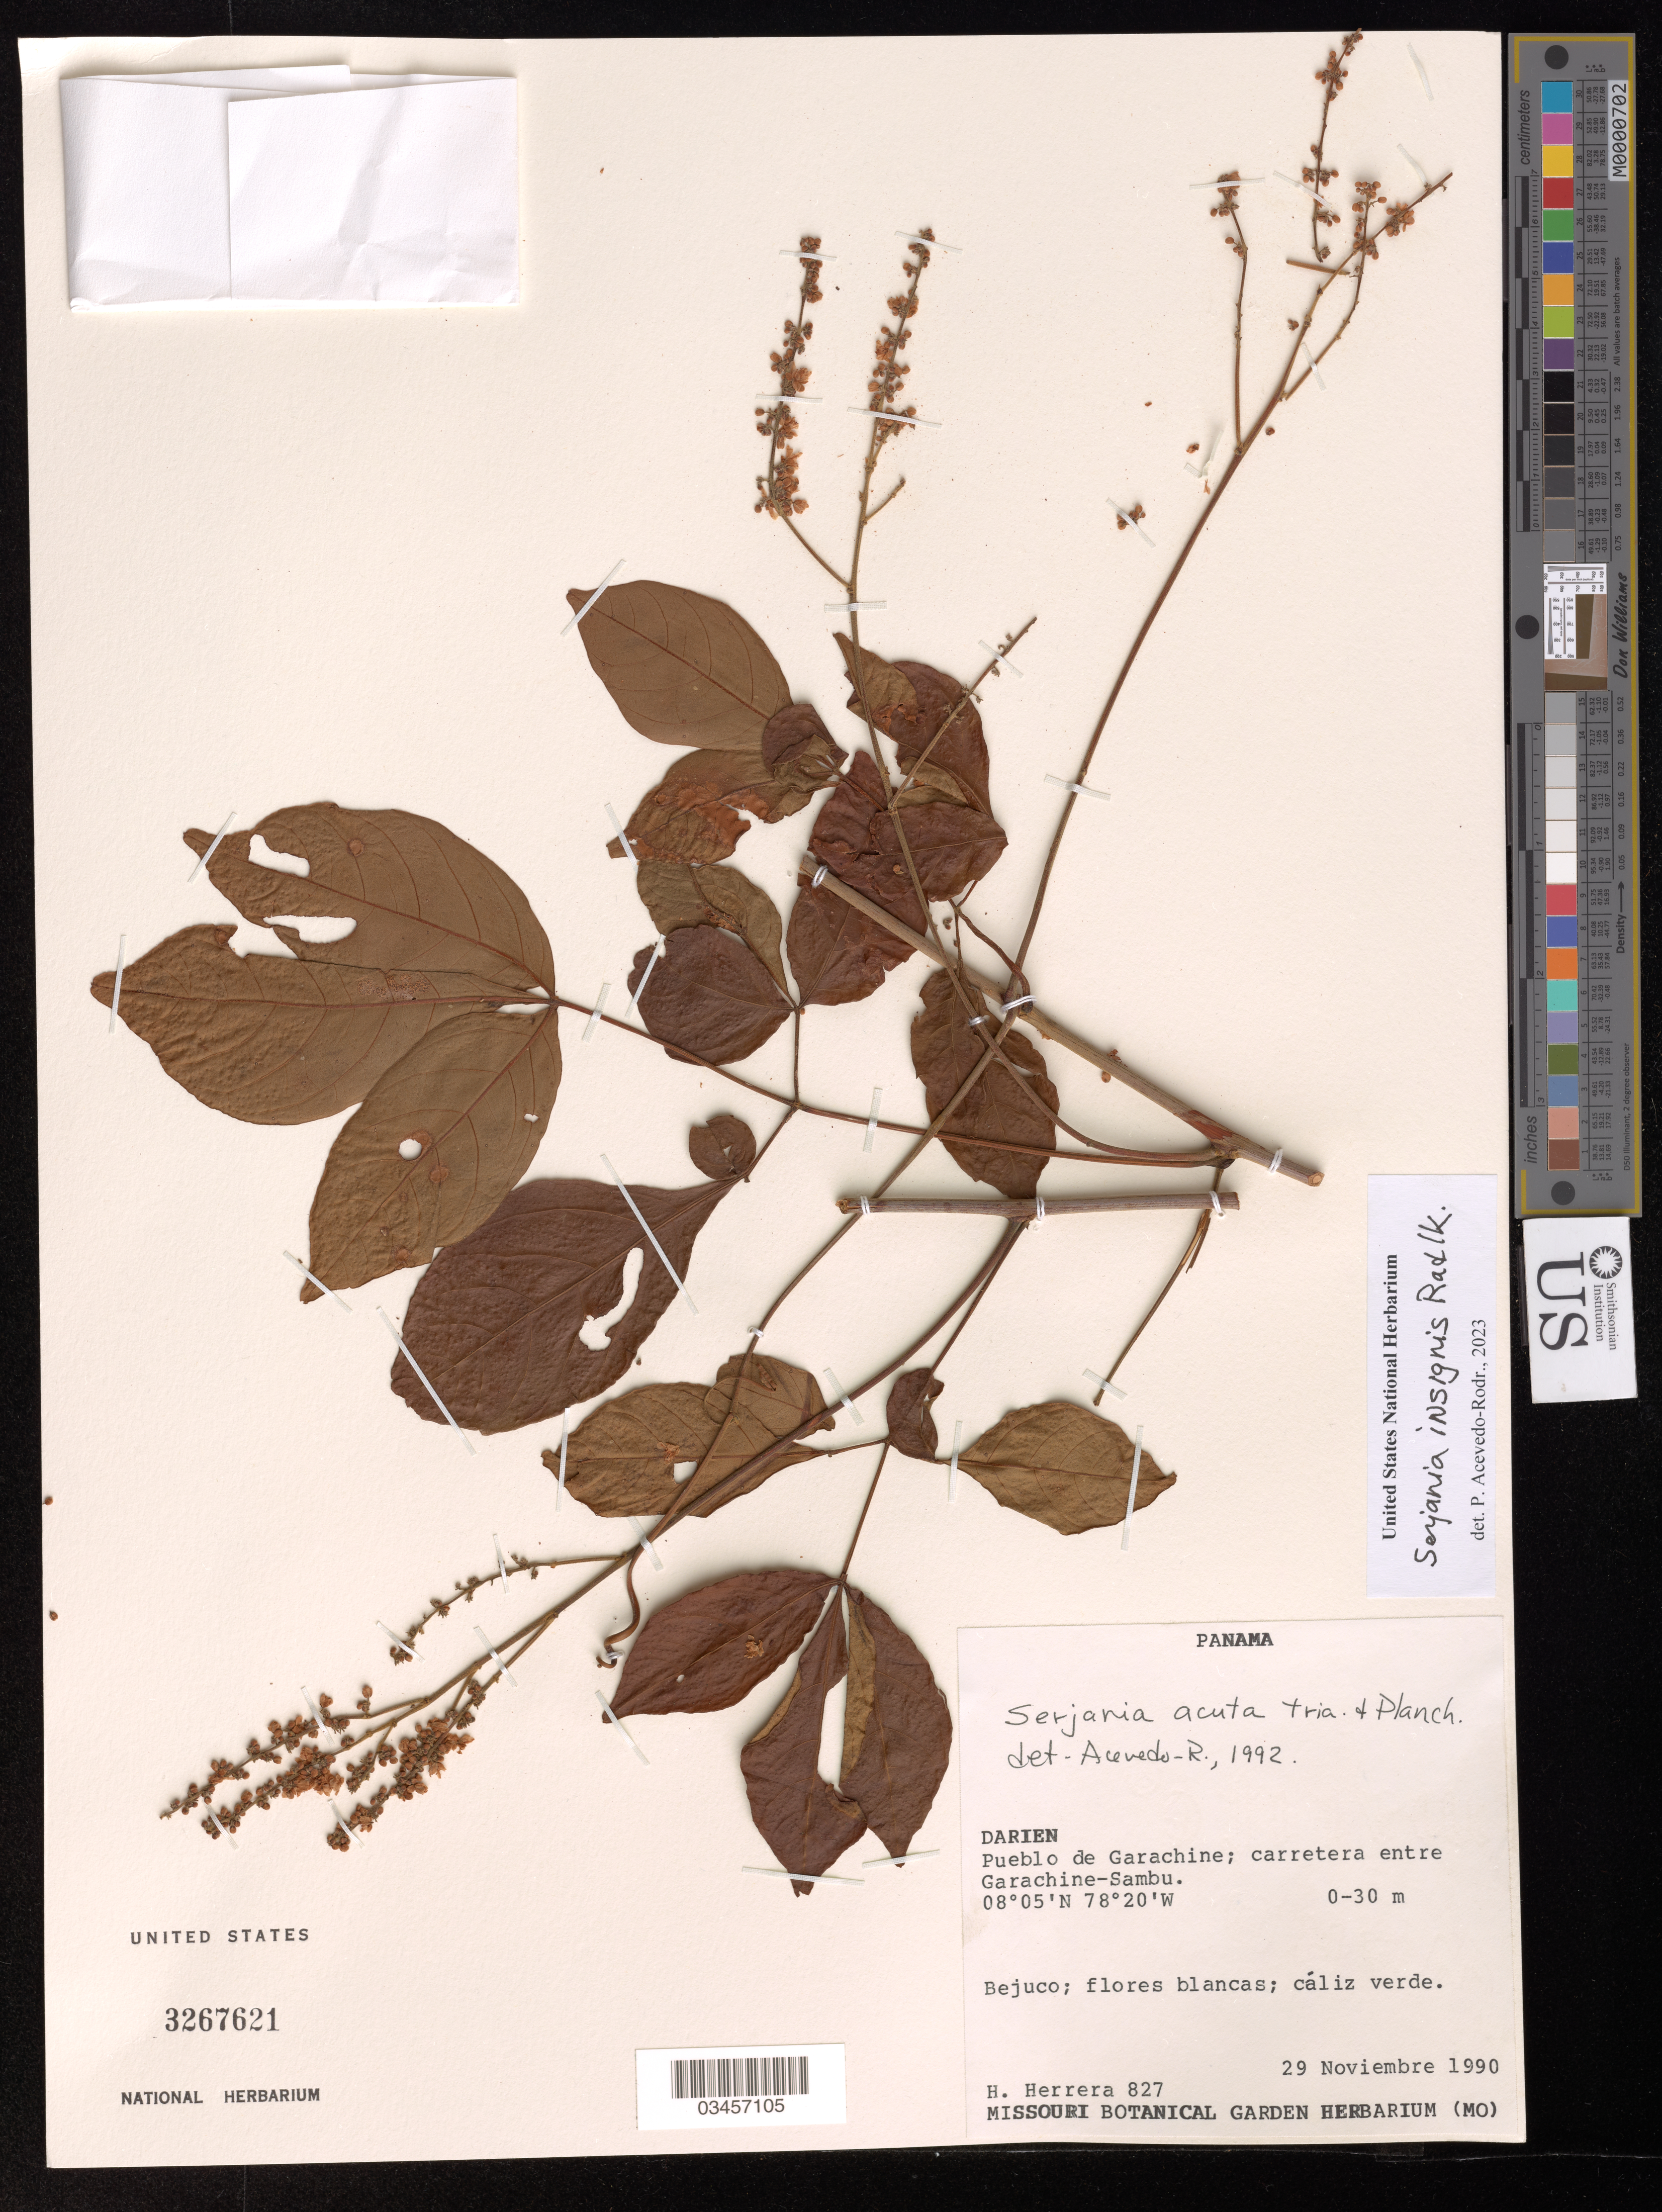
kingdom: Plantae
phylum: Tracheophyta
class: Magnoliopsida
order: Sapindales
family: Sapindaceae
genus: Serjania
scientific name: Serjania insignis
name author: Radlk.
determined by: Acevedo-Rodriguez, P., (US), Smithsonian Institution - National Museum of Natural History (UNITED STATES)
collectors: H. Herrera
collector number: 827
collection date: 1990-11-29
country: Panama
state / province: Darien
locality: Pueblo de Garachine; carretera entre Garachine-Sambu.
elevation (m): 0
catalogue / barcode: US 3267621